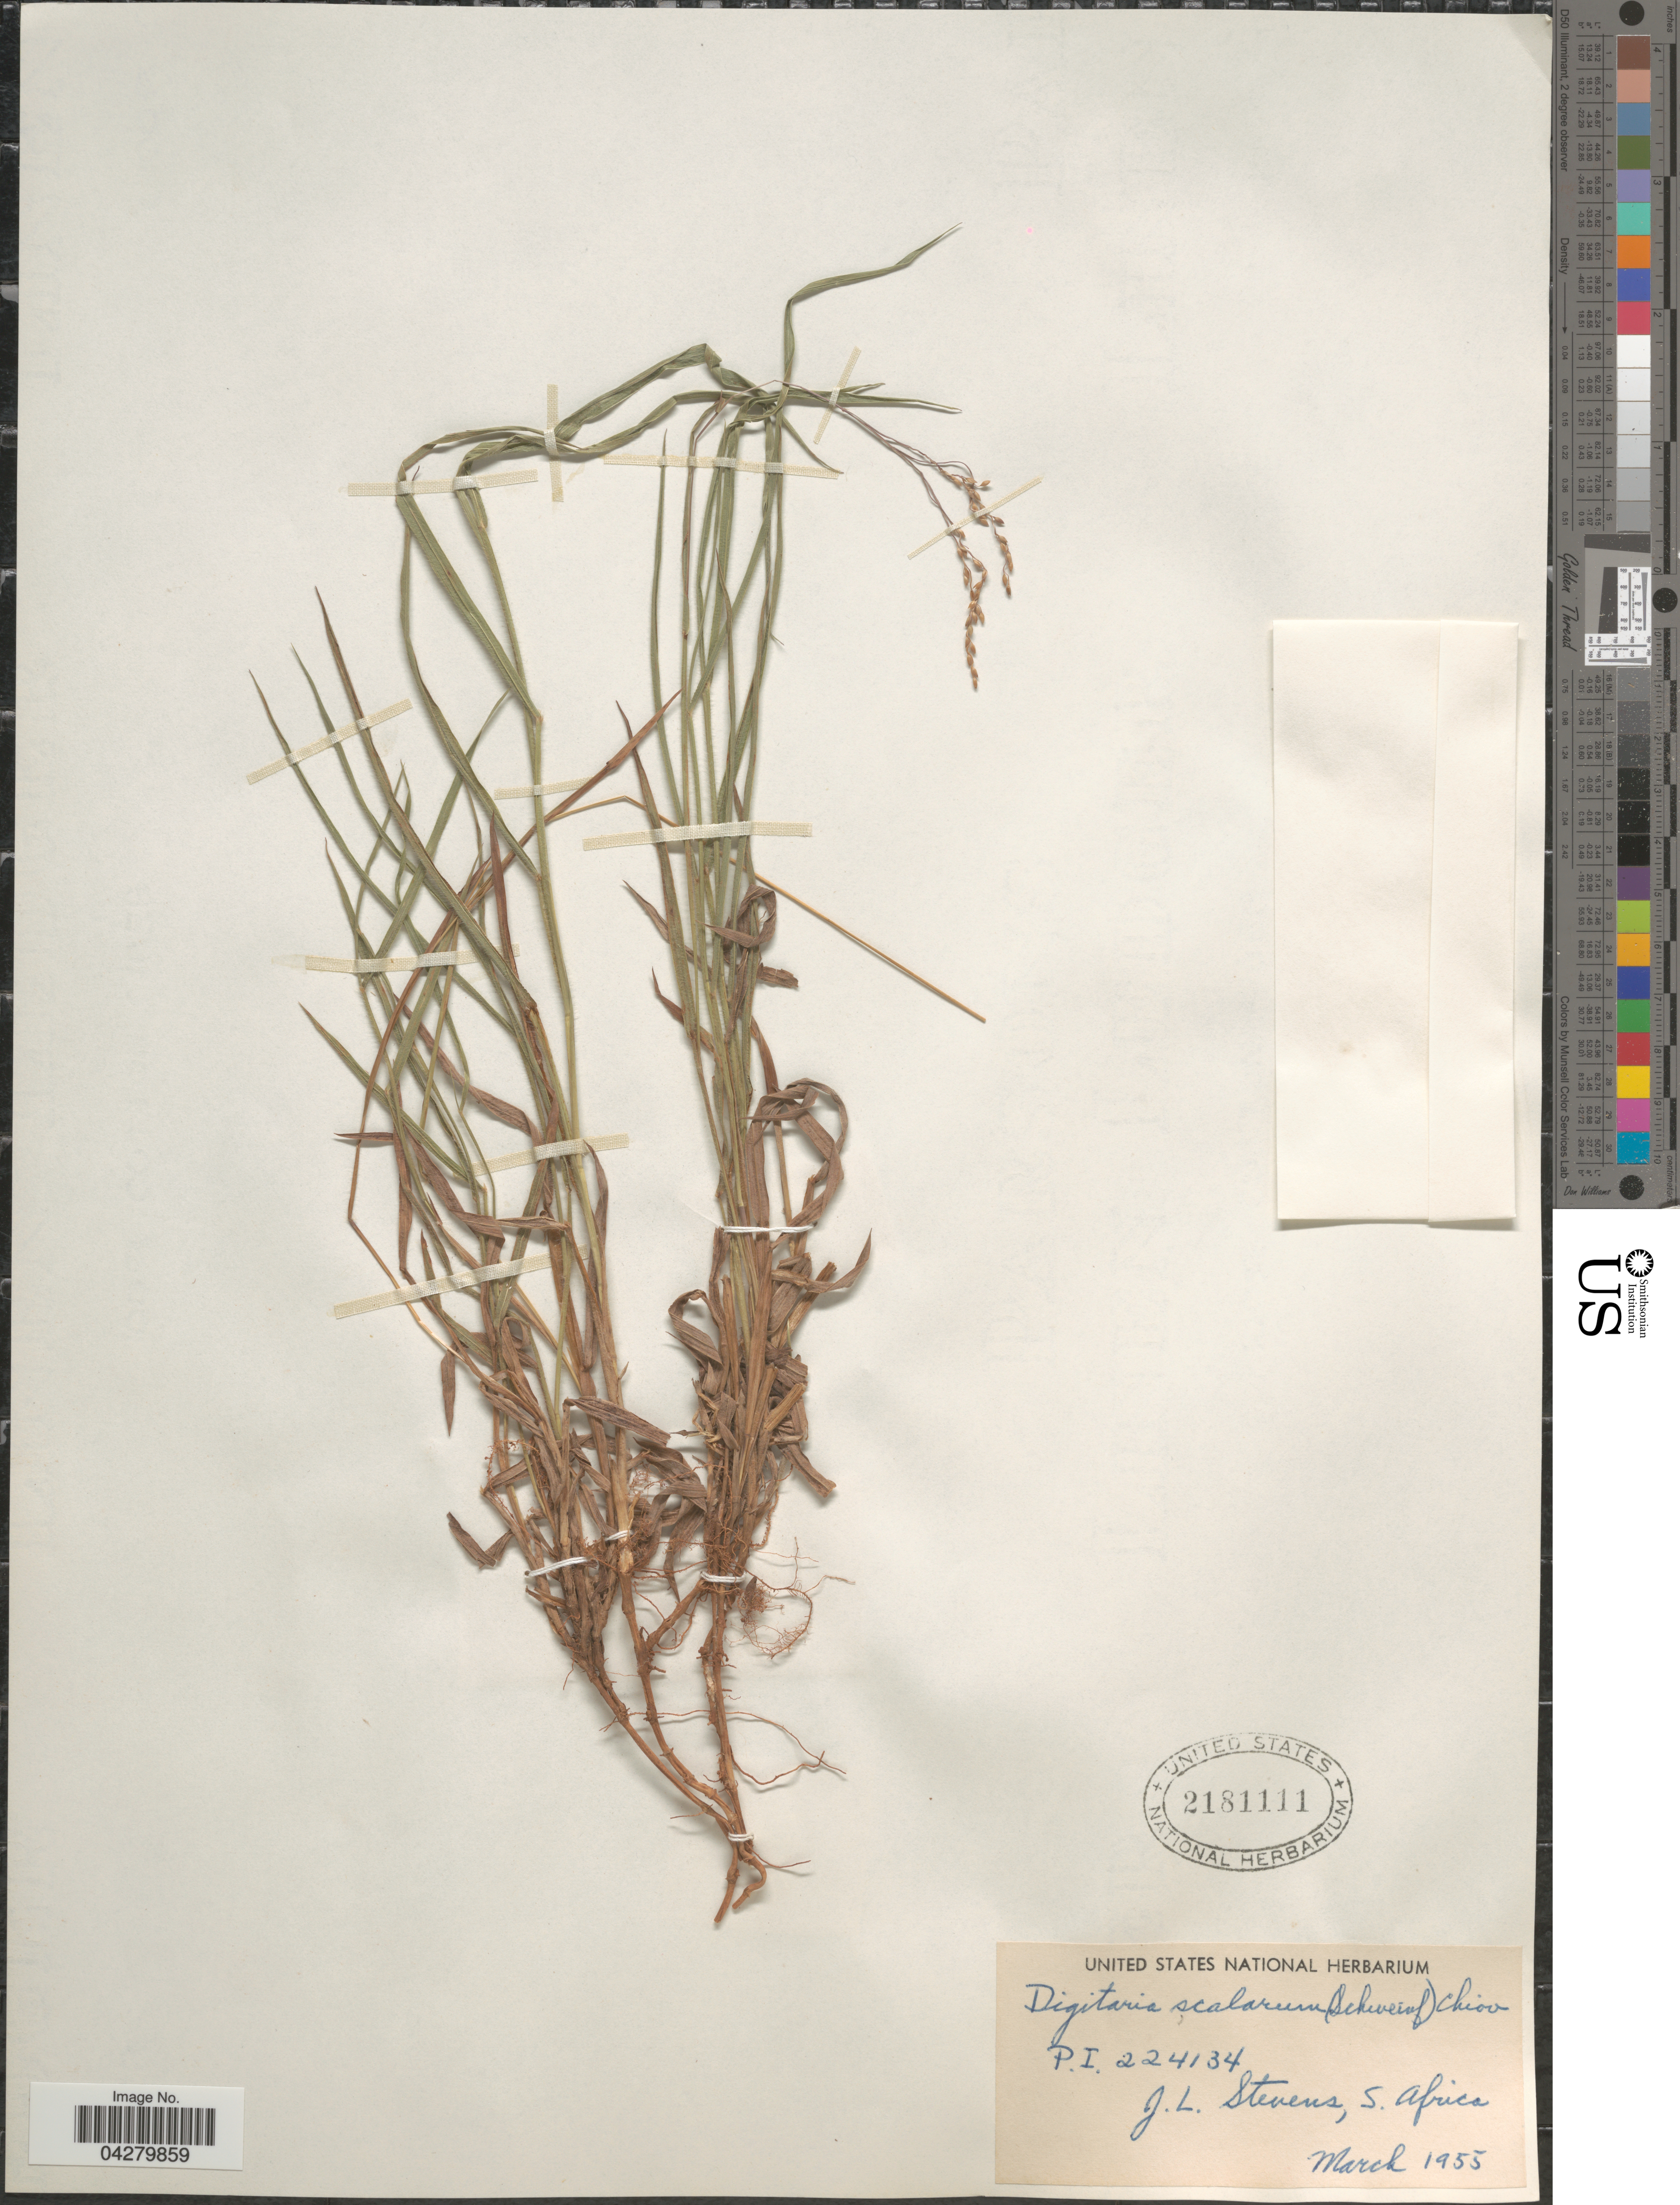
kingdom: Plantae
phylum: Tracheophyta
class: Liliopsida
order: Poales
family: Poaceae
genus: Digitaria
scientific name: Digitaria abyssinica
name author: (Hochst. ex Rich.) Stapf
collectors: J. Stevens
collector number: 224134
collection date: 1955-03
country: South Africa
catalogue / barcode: US 2181111